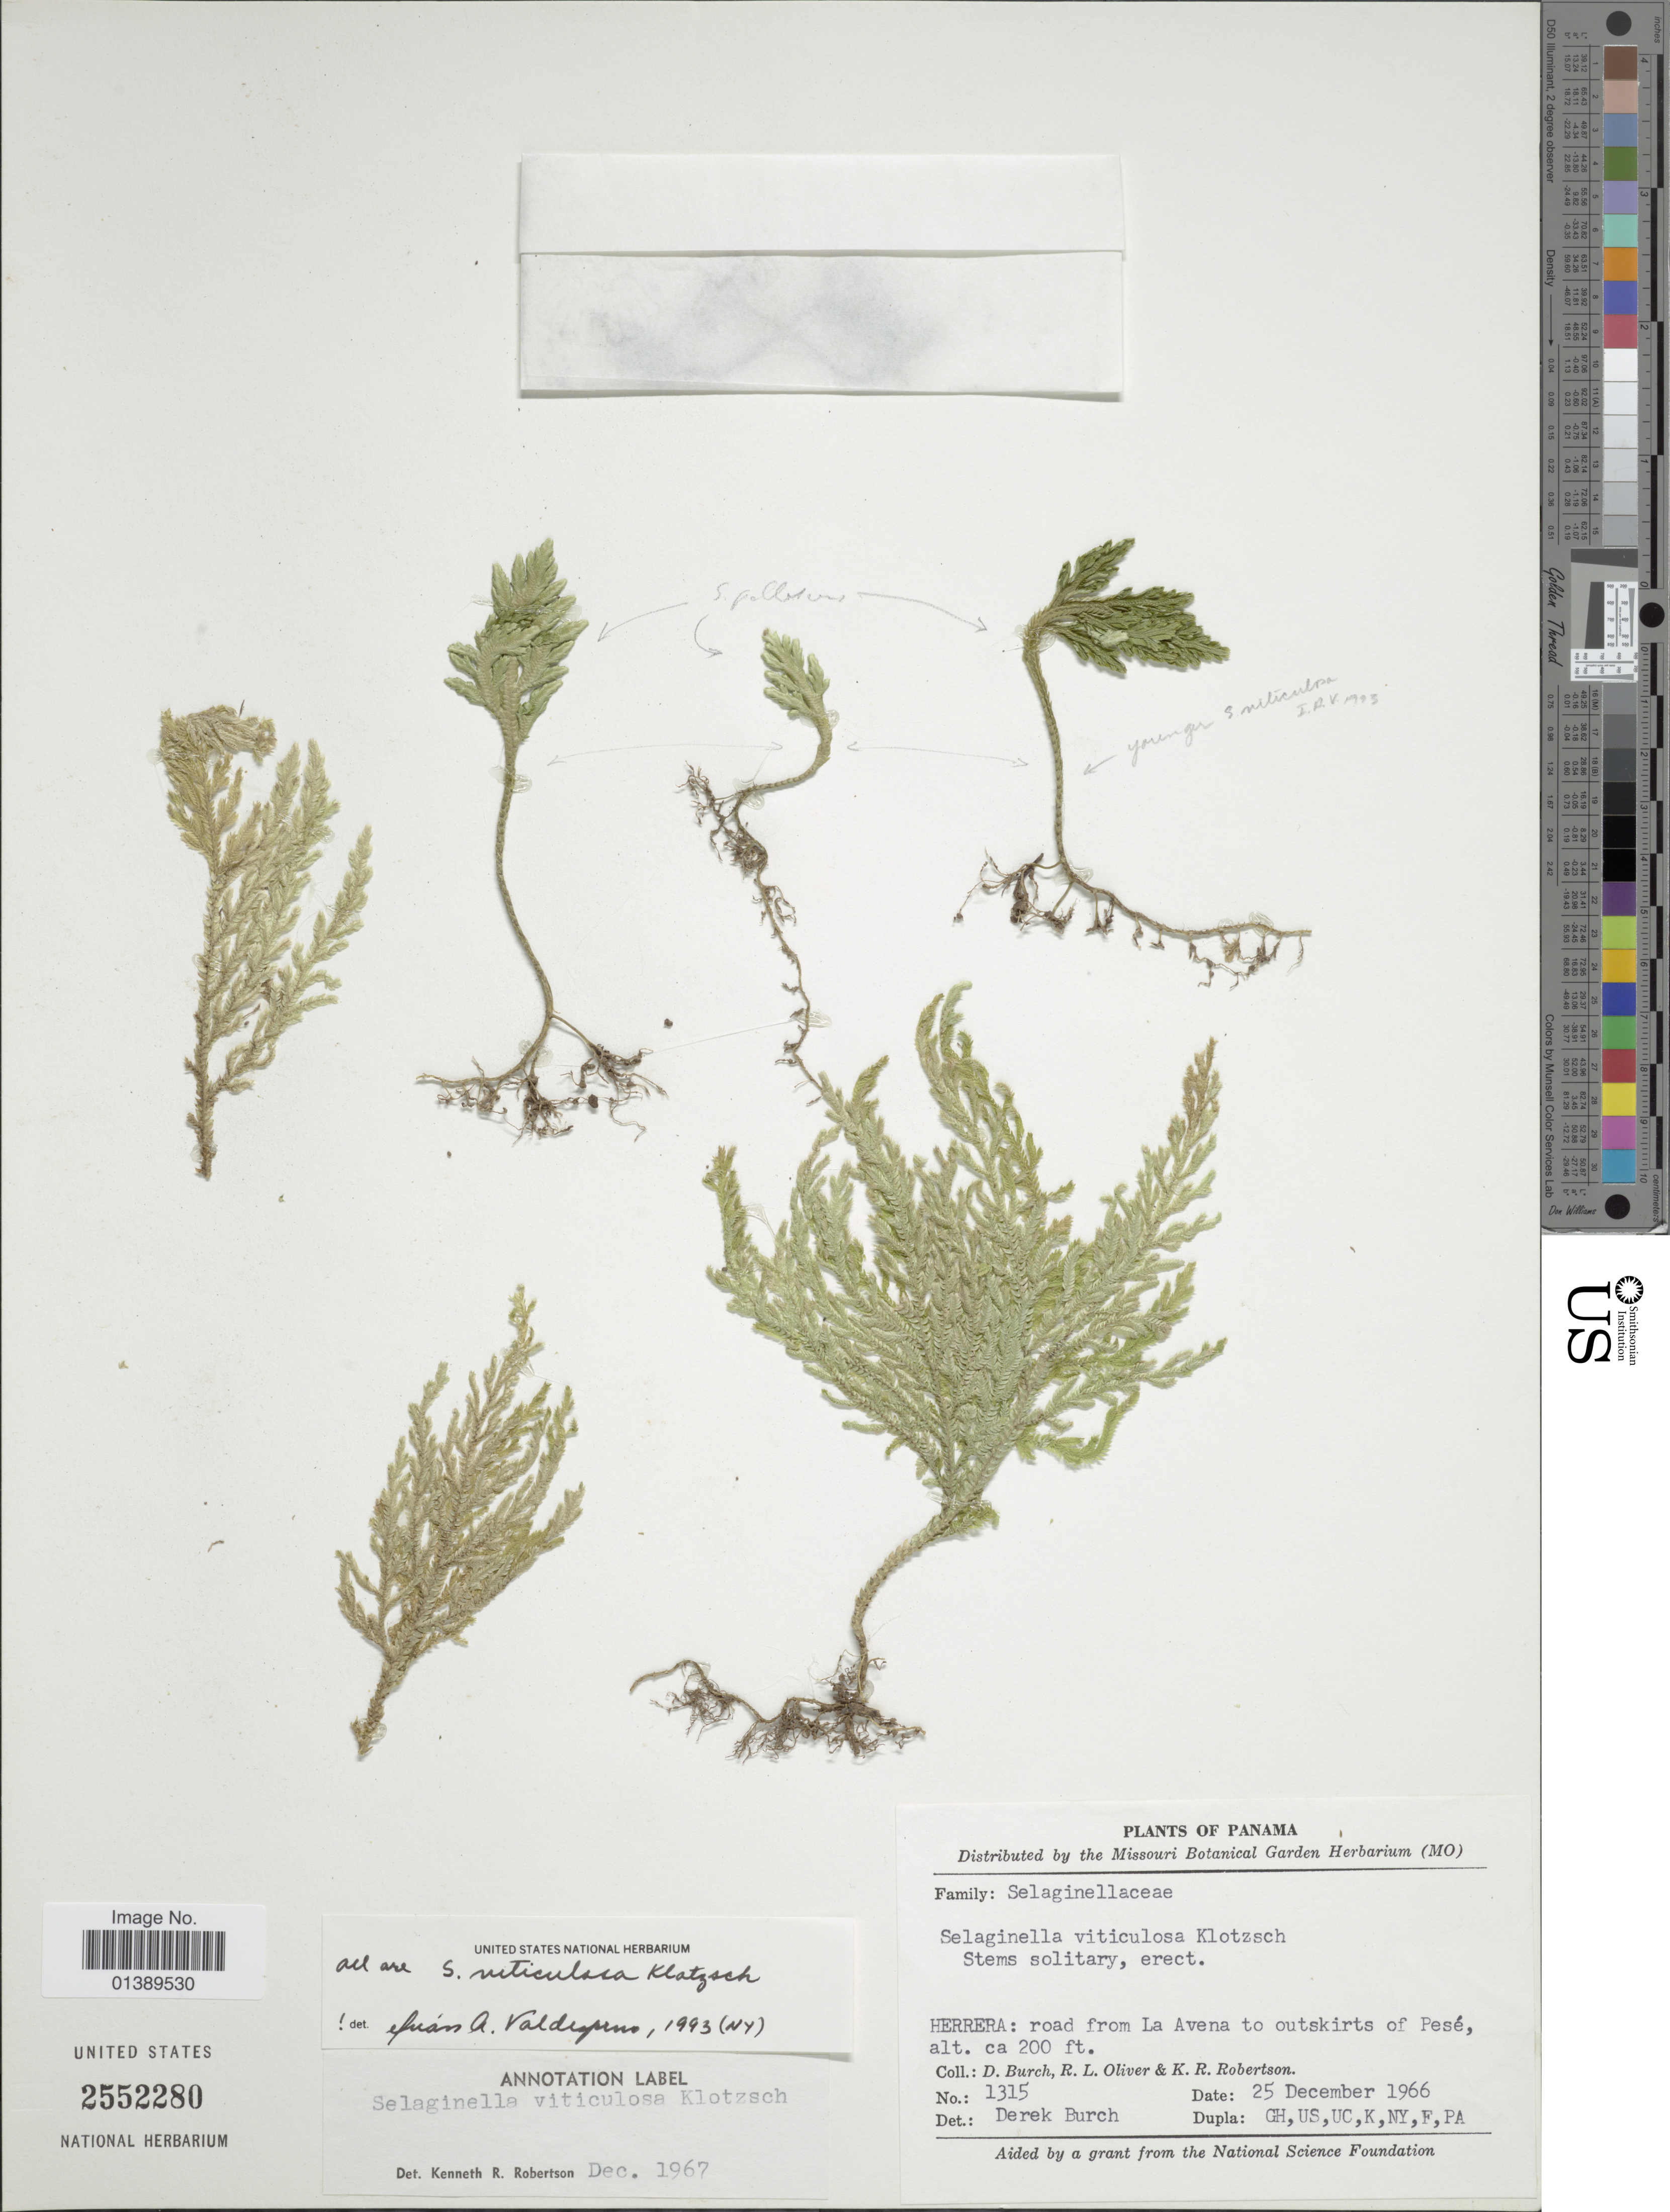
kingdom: Plantae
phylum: Tracheophyta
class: Lycopodiopsida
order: Selaginellales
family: Selaginellaceae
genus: Selaginella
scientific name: Selaginella viticulosa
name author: Klotzsch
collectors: D. Burch, R. Oliver & K. Robertson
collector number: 1315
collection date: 1966-12-25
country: Panama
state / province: Herrera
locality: Road from La Avena to outskirt of Pesé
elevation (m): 61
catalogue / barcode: US 2552280